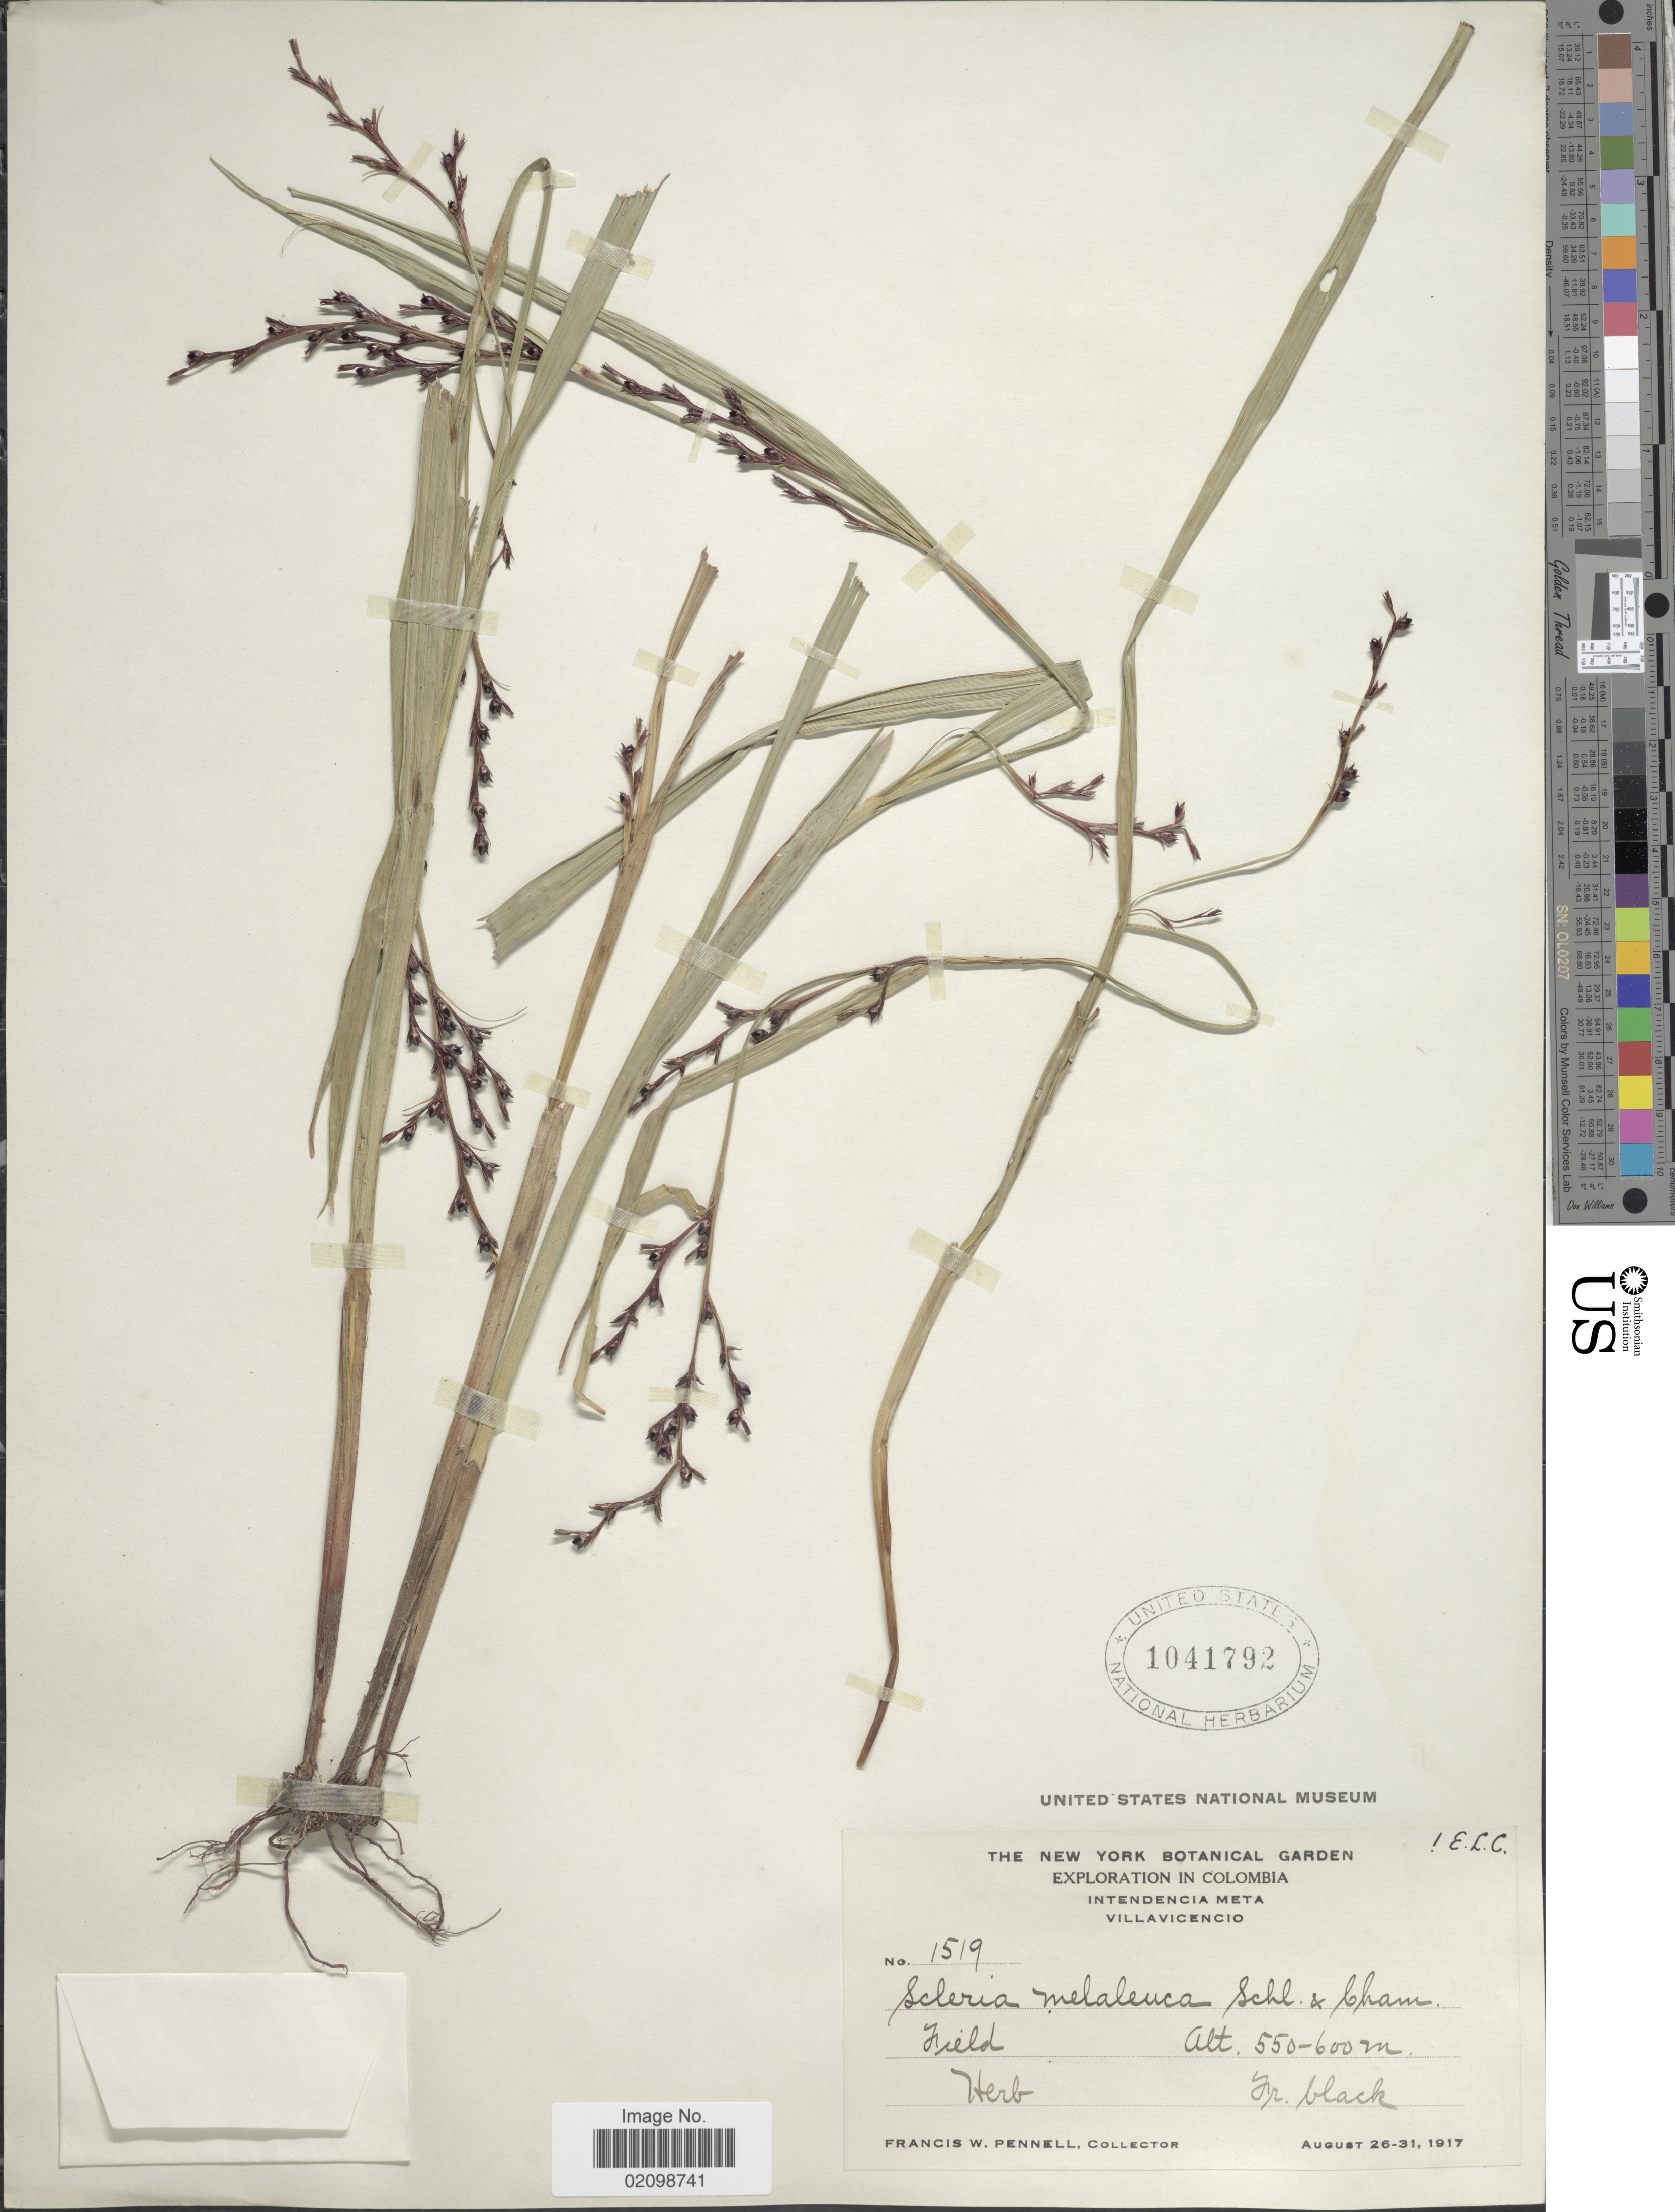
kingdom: Plantae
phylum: Tracheophyta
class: Liliopsida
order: Poales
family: Cyperaceae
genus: Scleria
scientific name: Scleria gaertneri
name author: Raddi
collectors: F. W. Pennell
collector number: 1519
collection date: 1917-08-26/1917-08-31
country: Colombia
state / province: Meta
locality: Intendencia Meta, Villavicencio, Field.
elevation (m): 550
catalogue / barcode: US 1041792